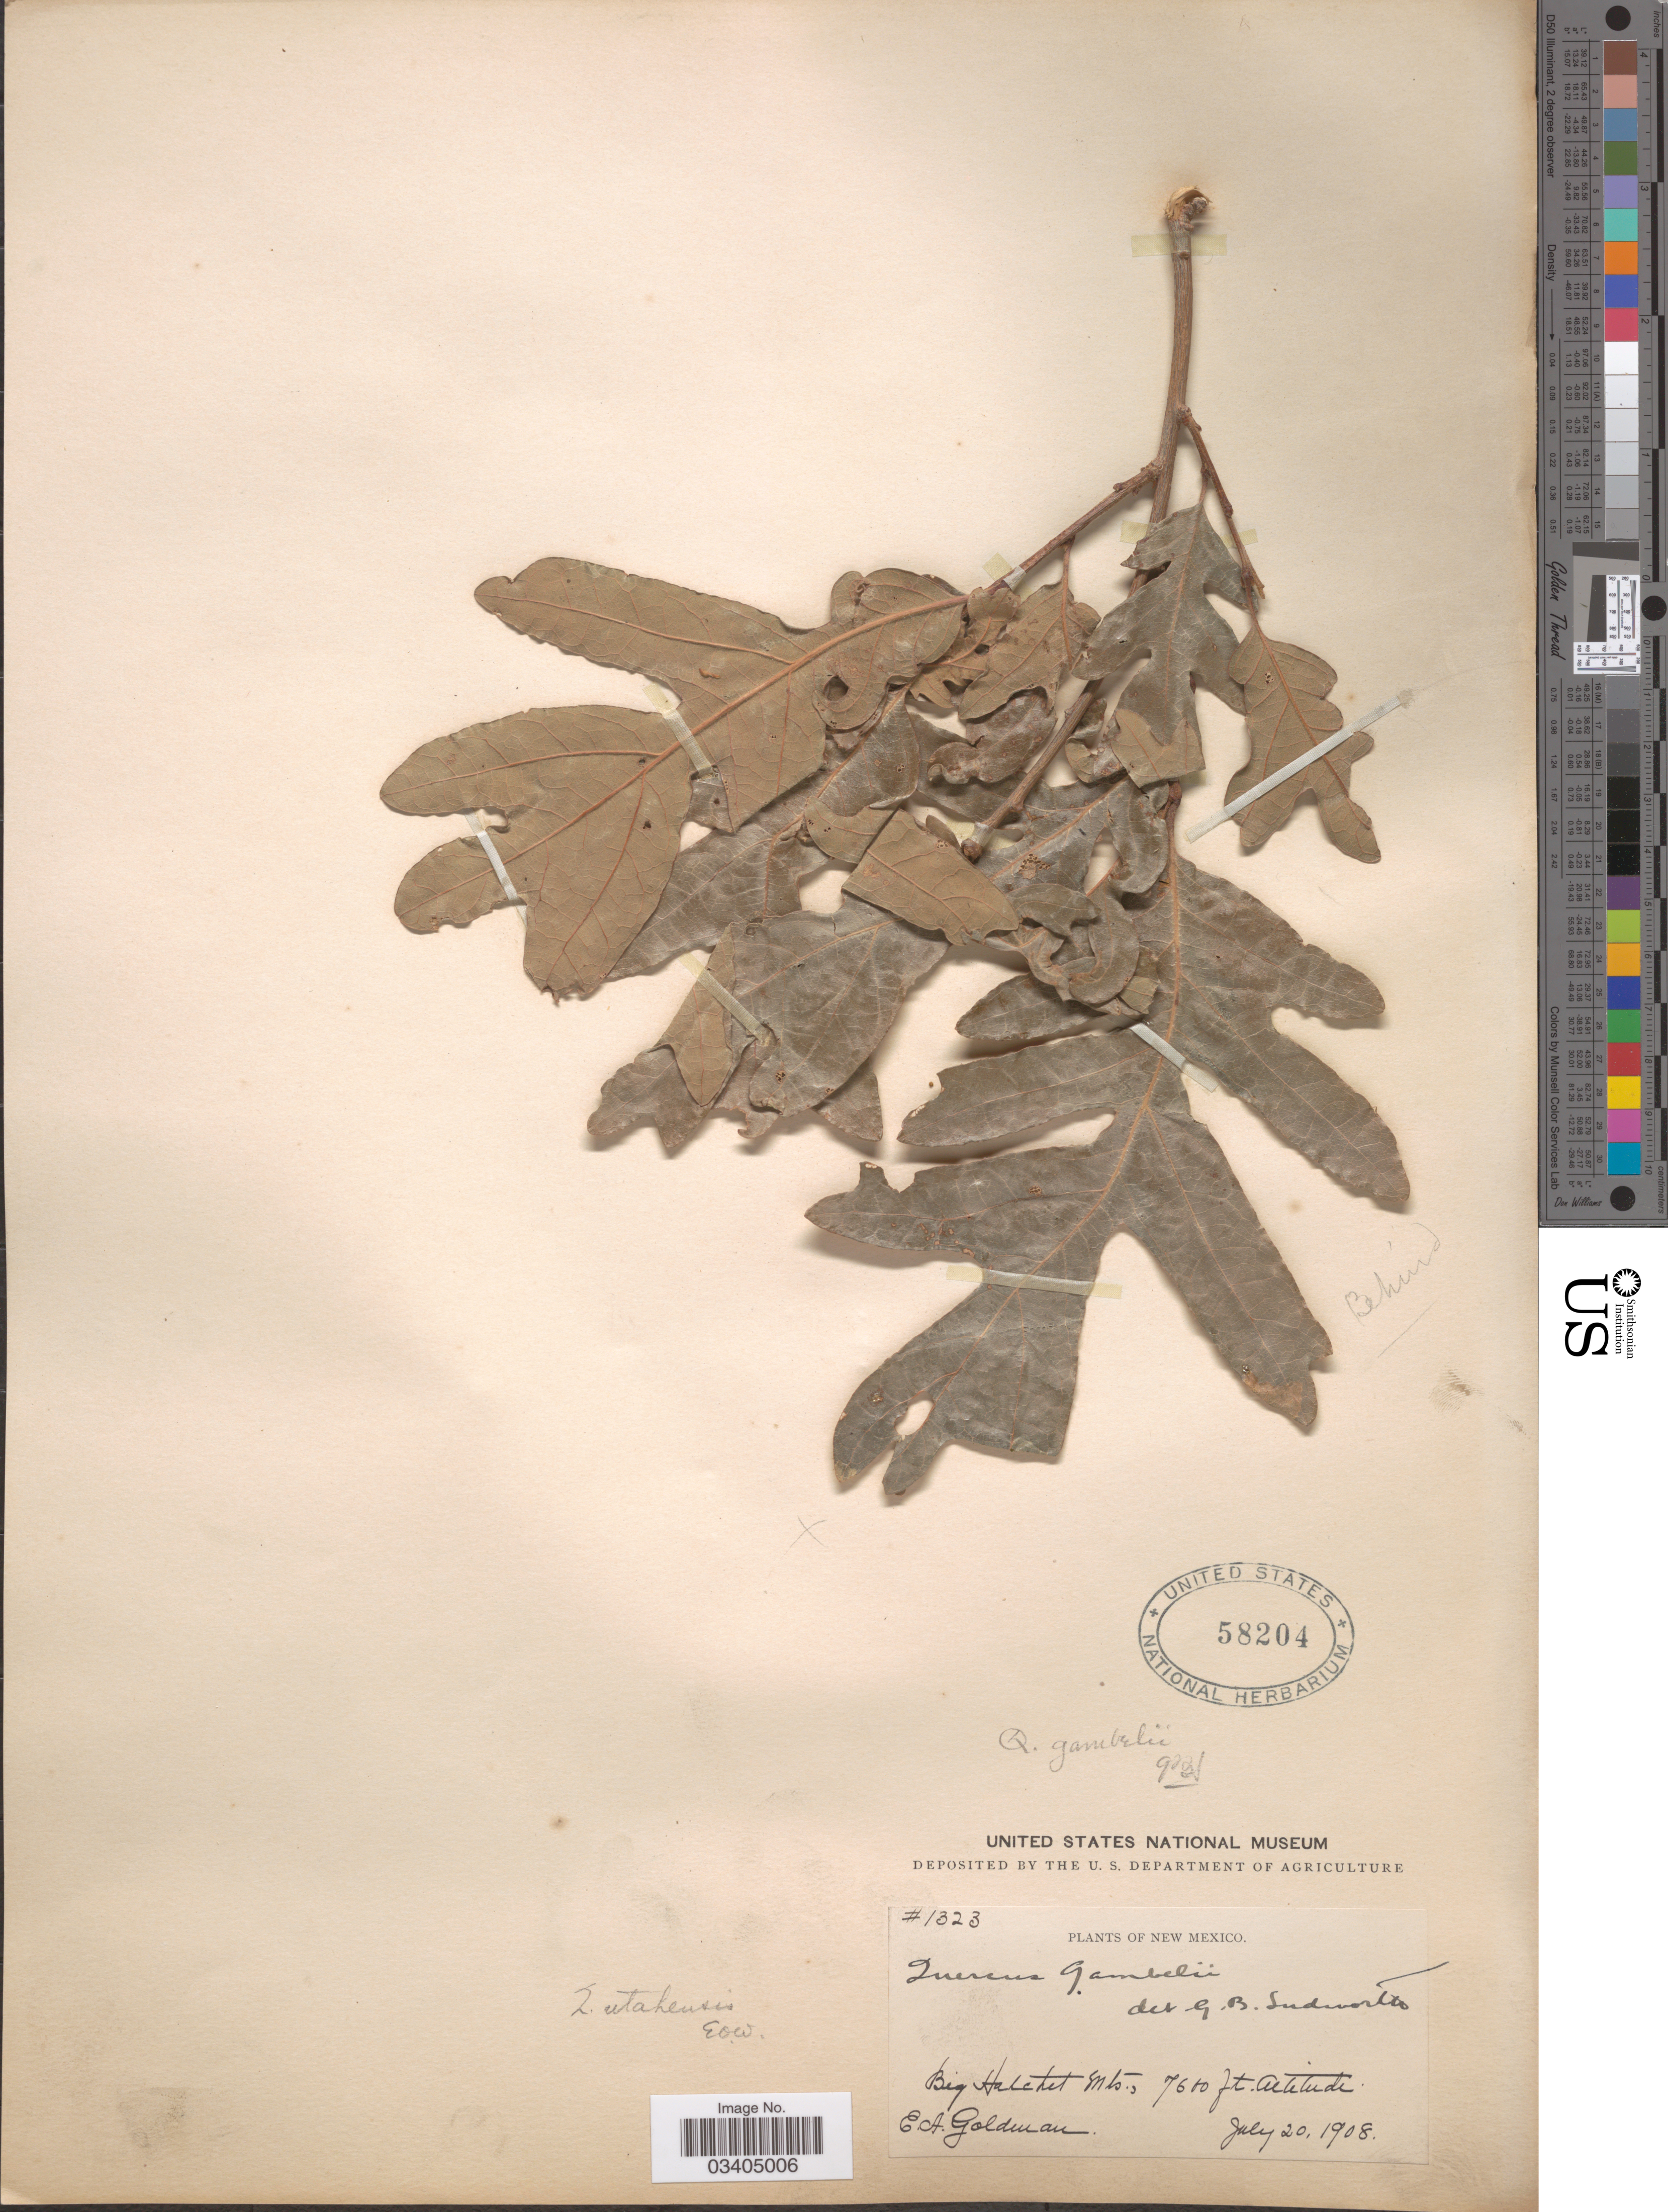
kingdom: Plantae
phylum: Tracheophyta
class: Magnoliopsida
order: Fagales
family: Fagaceae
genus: Quercus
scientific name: Quercus gambelii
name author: Nutt.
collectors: E. A. Goldman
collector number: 1323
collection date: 1908-07-20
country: United States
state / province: New Mexico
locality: Big Hatchet Mts.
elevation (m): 2316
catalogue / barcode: US 58204